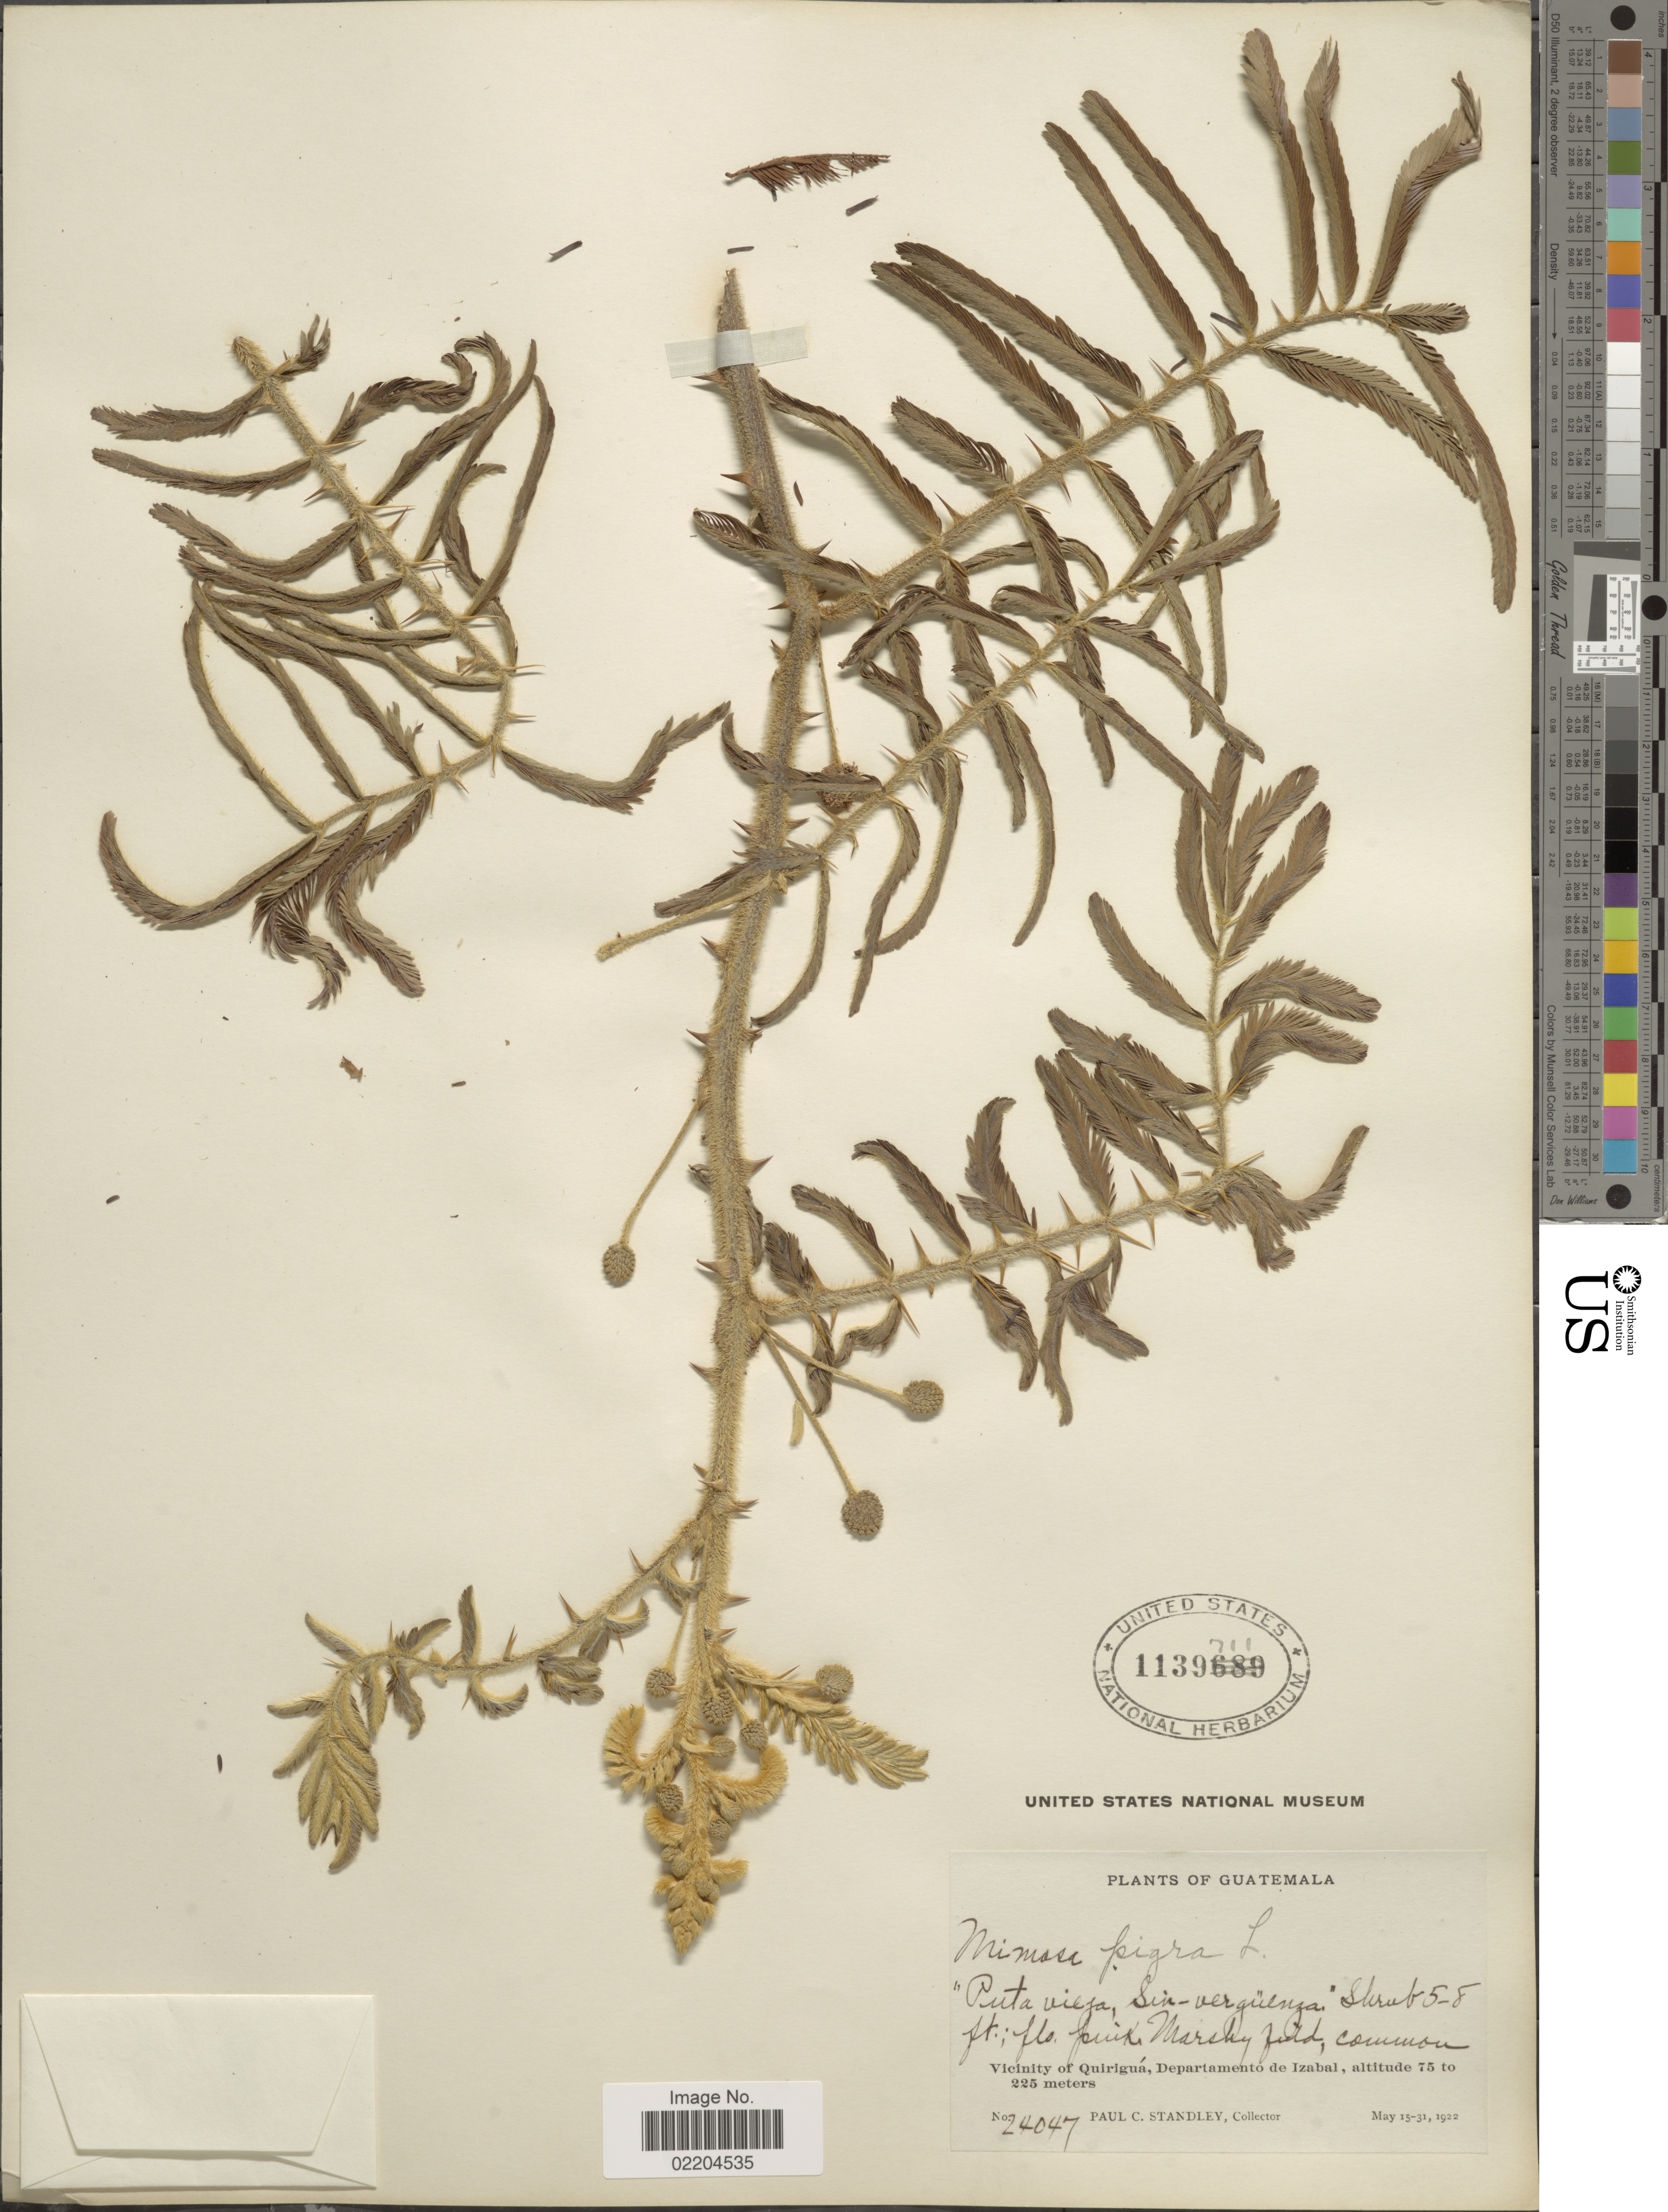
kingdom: Plantae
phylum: Tracheophyta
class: Magnoliopsida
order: Fabales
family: Fabaceae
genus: Mimosa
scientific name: Mimosa pigra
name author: L.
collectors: P. C. Standley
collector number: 24047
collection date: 1922-05-15/1922-05-31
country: Guatemala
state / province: Izabal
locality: Vicinity of Quirigua, Departamento de Izabal.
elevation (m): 75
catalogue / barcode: US 1139711